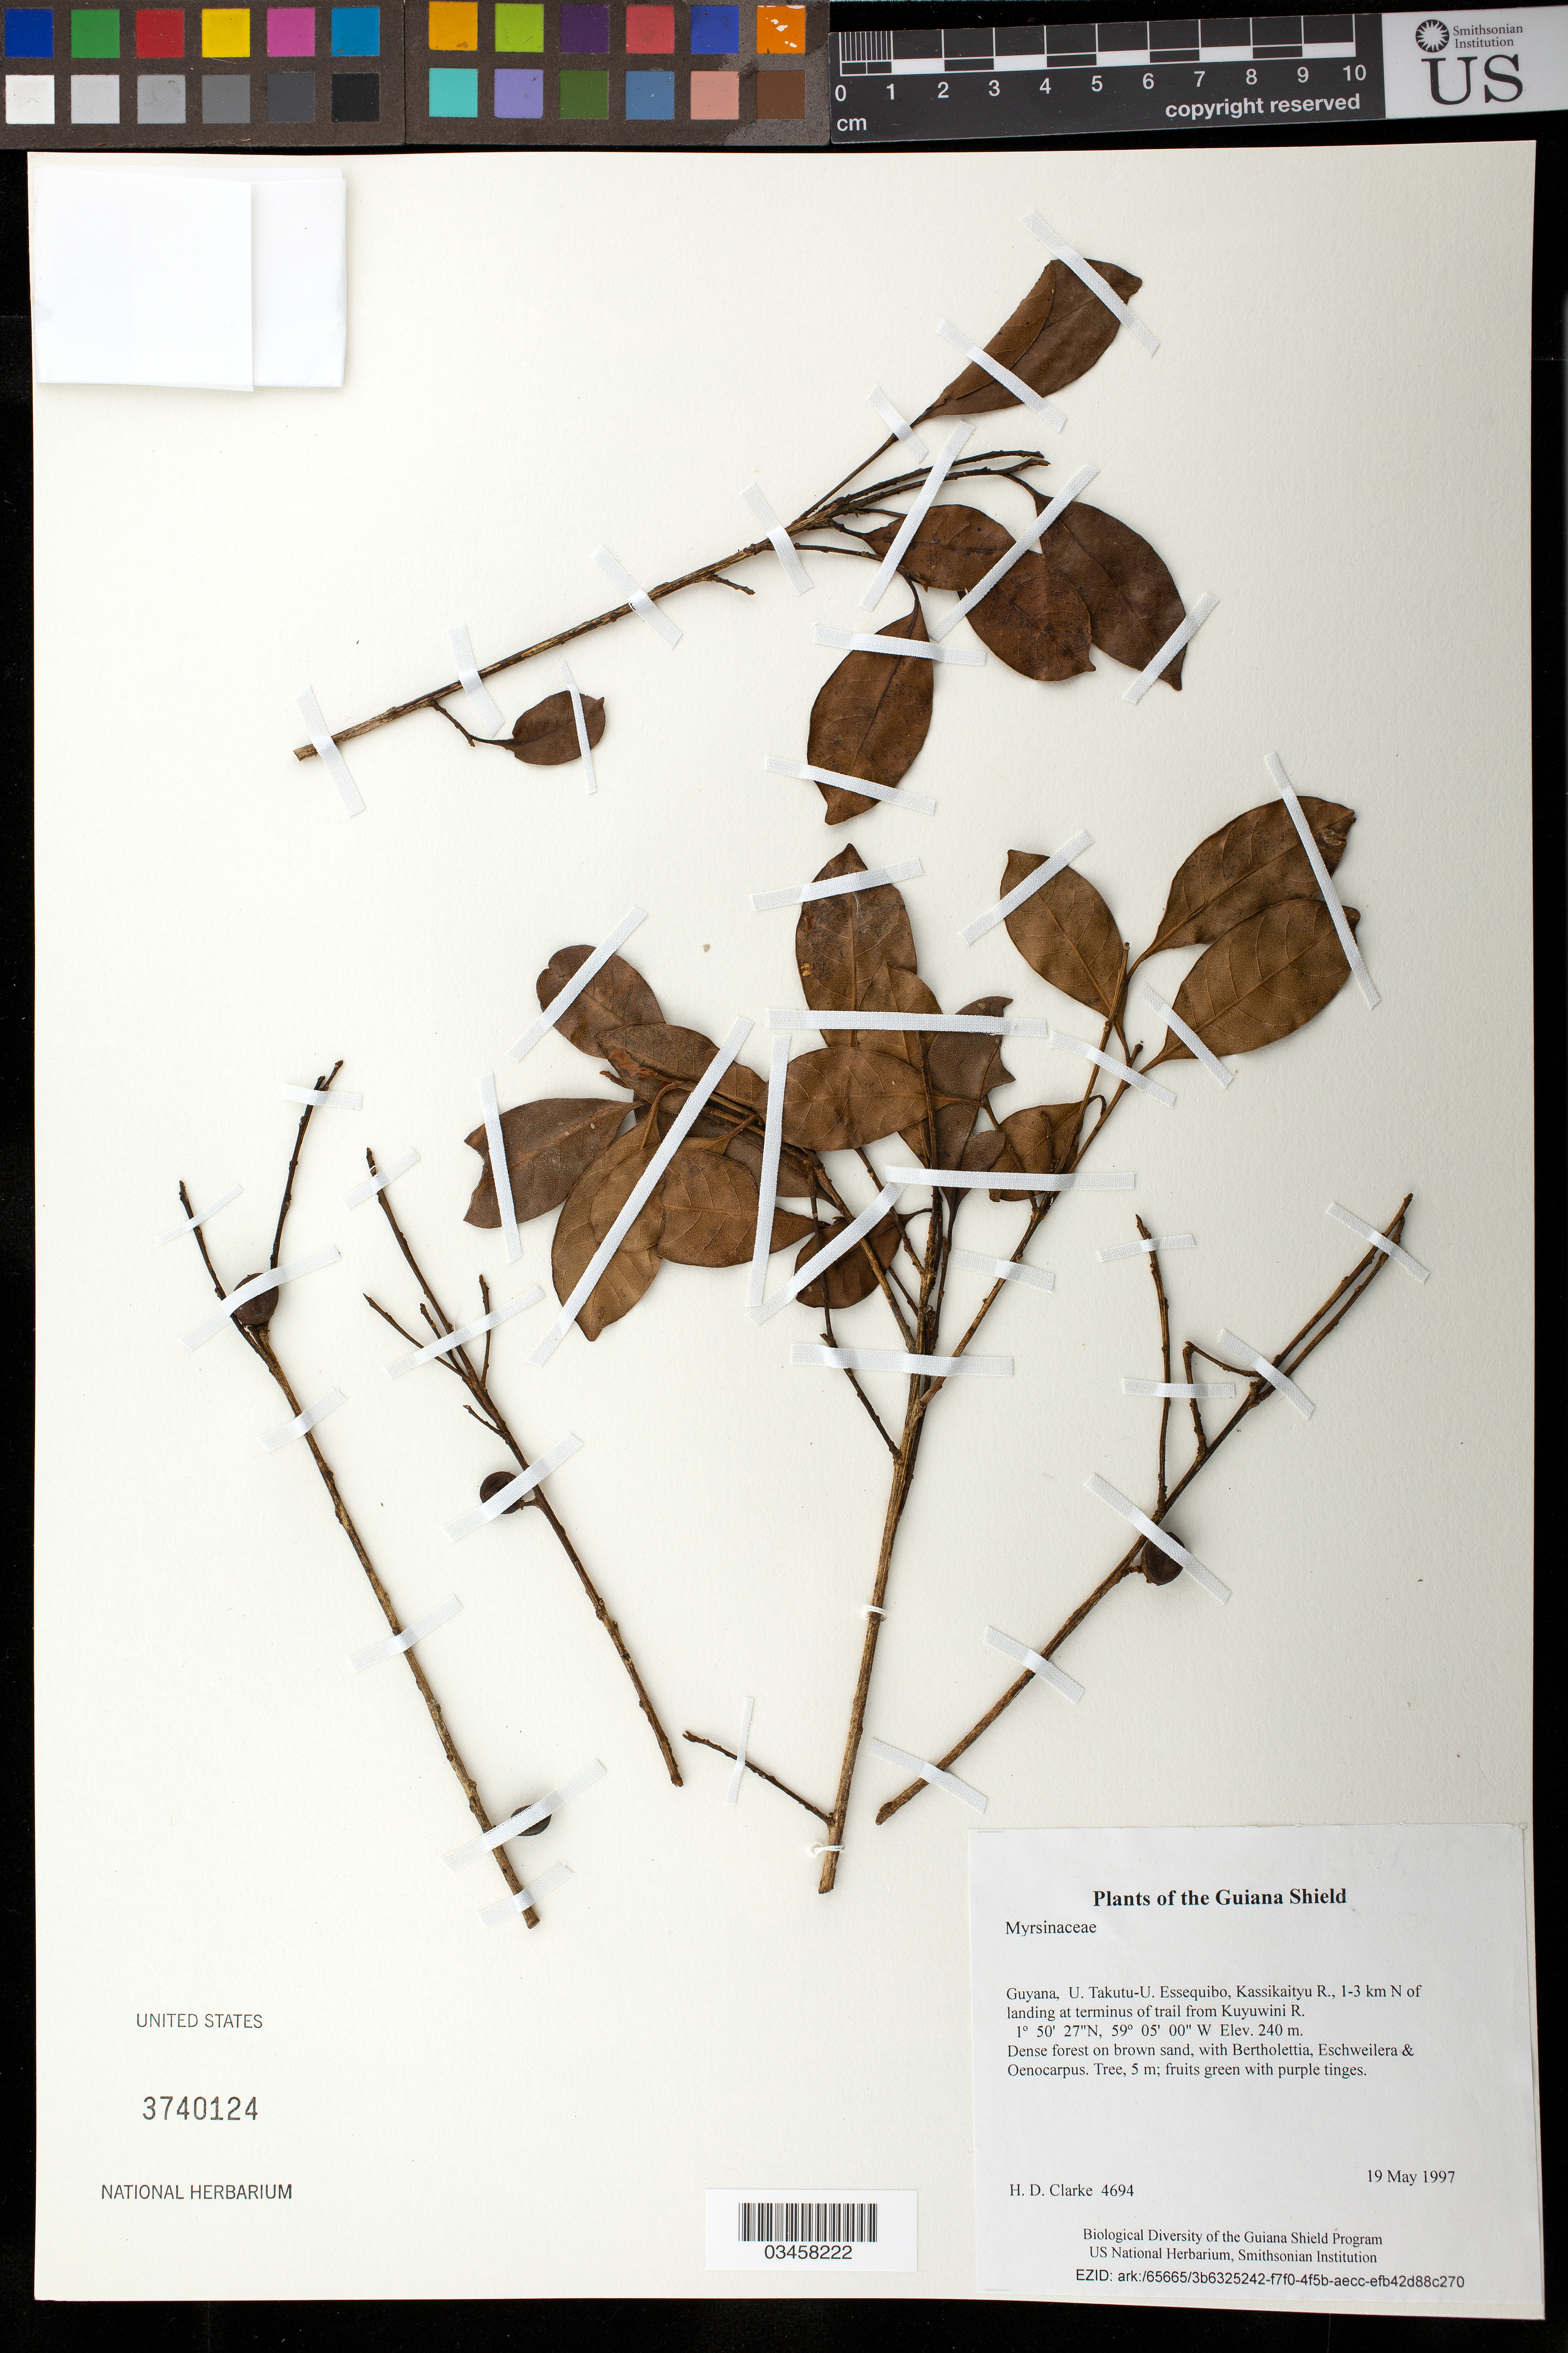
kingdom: Plantae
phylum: Tracheophyta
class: Magnoliopsida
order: Ericales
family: Primulaceae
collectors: H. D. Clarke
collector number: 4694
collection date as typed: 19 May 1997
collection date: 1997-05-19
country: Guyana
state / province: U. Takutu-U. Essequibo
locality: Kassikaityu R., 1-3 km N of landing at terminus of trail from Kuyuwini R.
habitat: Dense forest on brown sand, with Bertholettia, Eschweilera & Oenocarpus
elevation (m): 240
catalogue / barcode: US 3740124